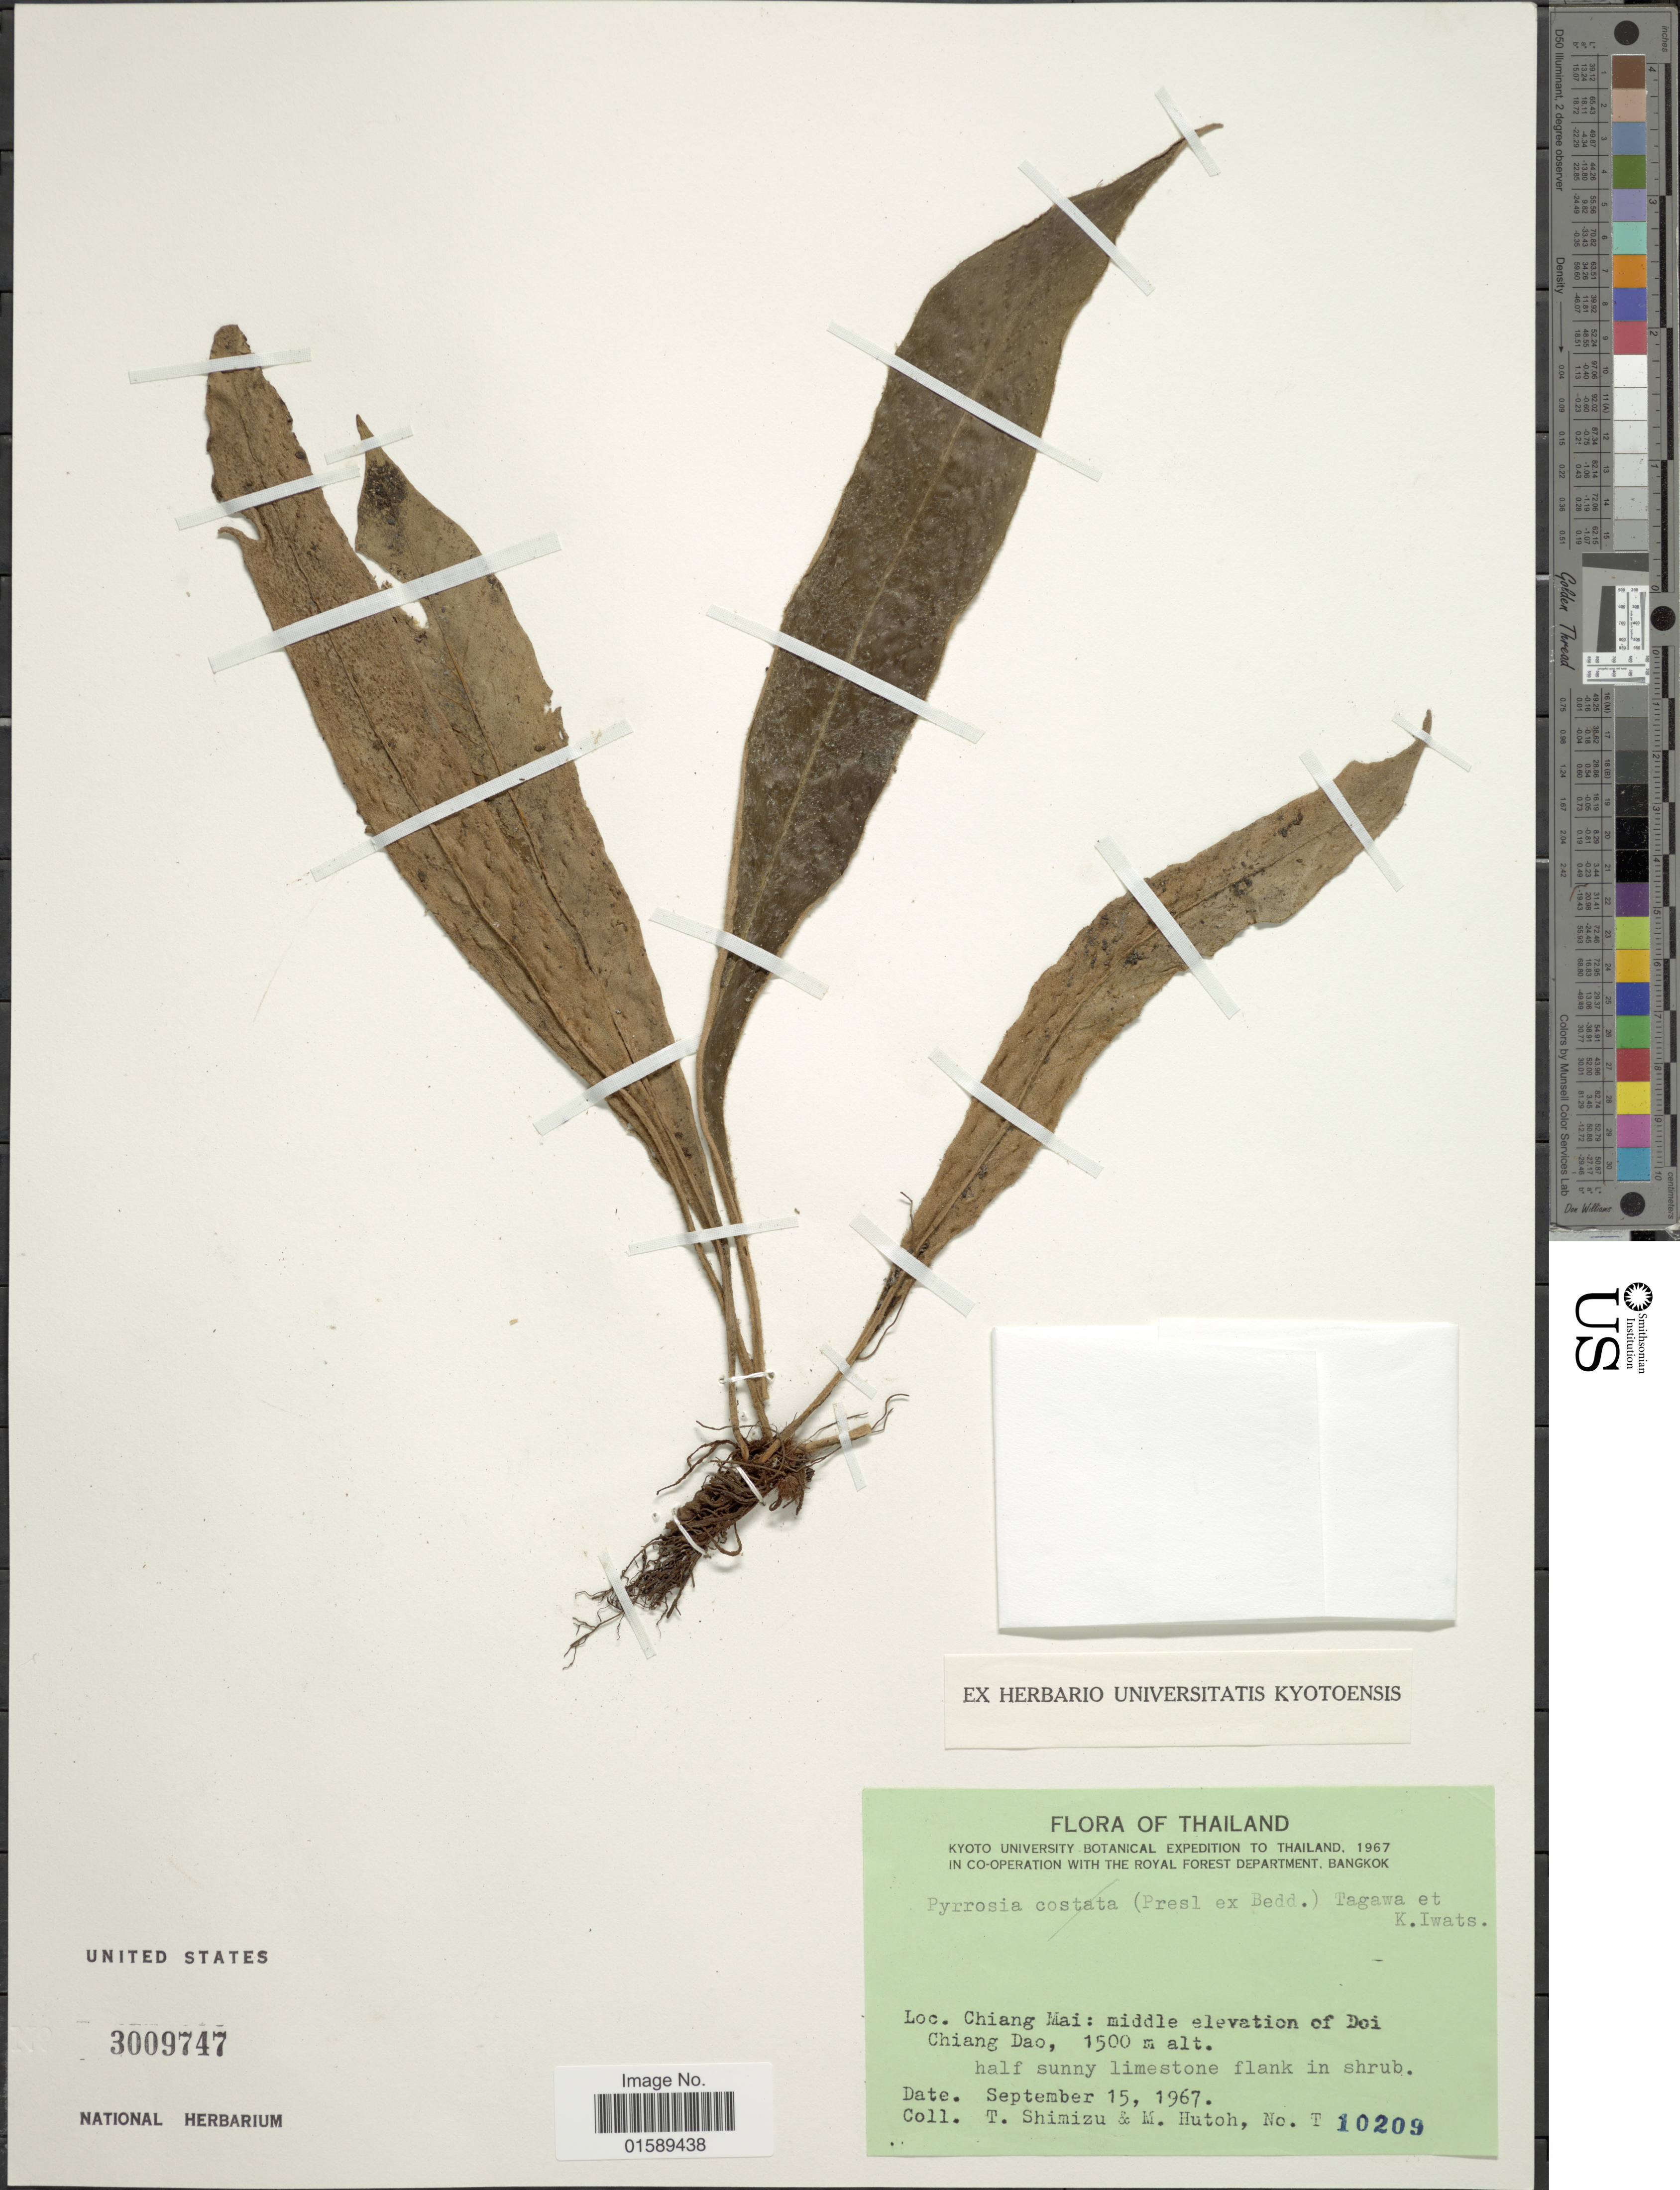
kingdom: Plantae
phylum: Tracheophyta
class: Polypodiopsida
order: Polypodiales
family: Polypodiaceae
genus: Pyrrosia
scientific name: Pyrrosia stigmosa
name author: (Sw.) Ching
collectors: T. Shimizu & M. Hutoh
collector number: T10209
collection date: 1967-09-15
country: Thailand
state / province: Chiang Mai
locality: Thailand. Chiang Mai: middle elevation of Doi Chiang Dao.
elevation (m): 1500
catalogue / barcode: US 3009747